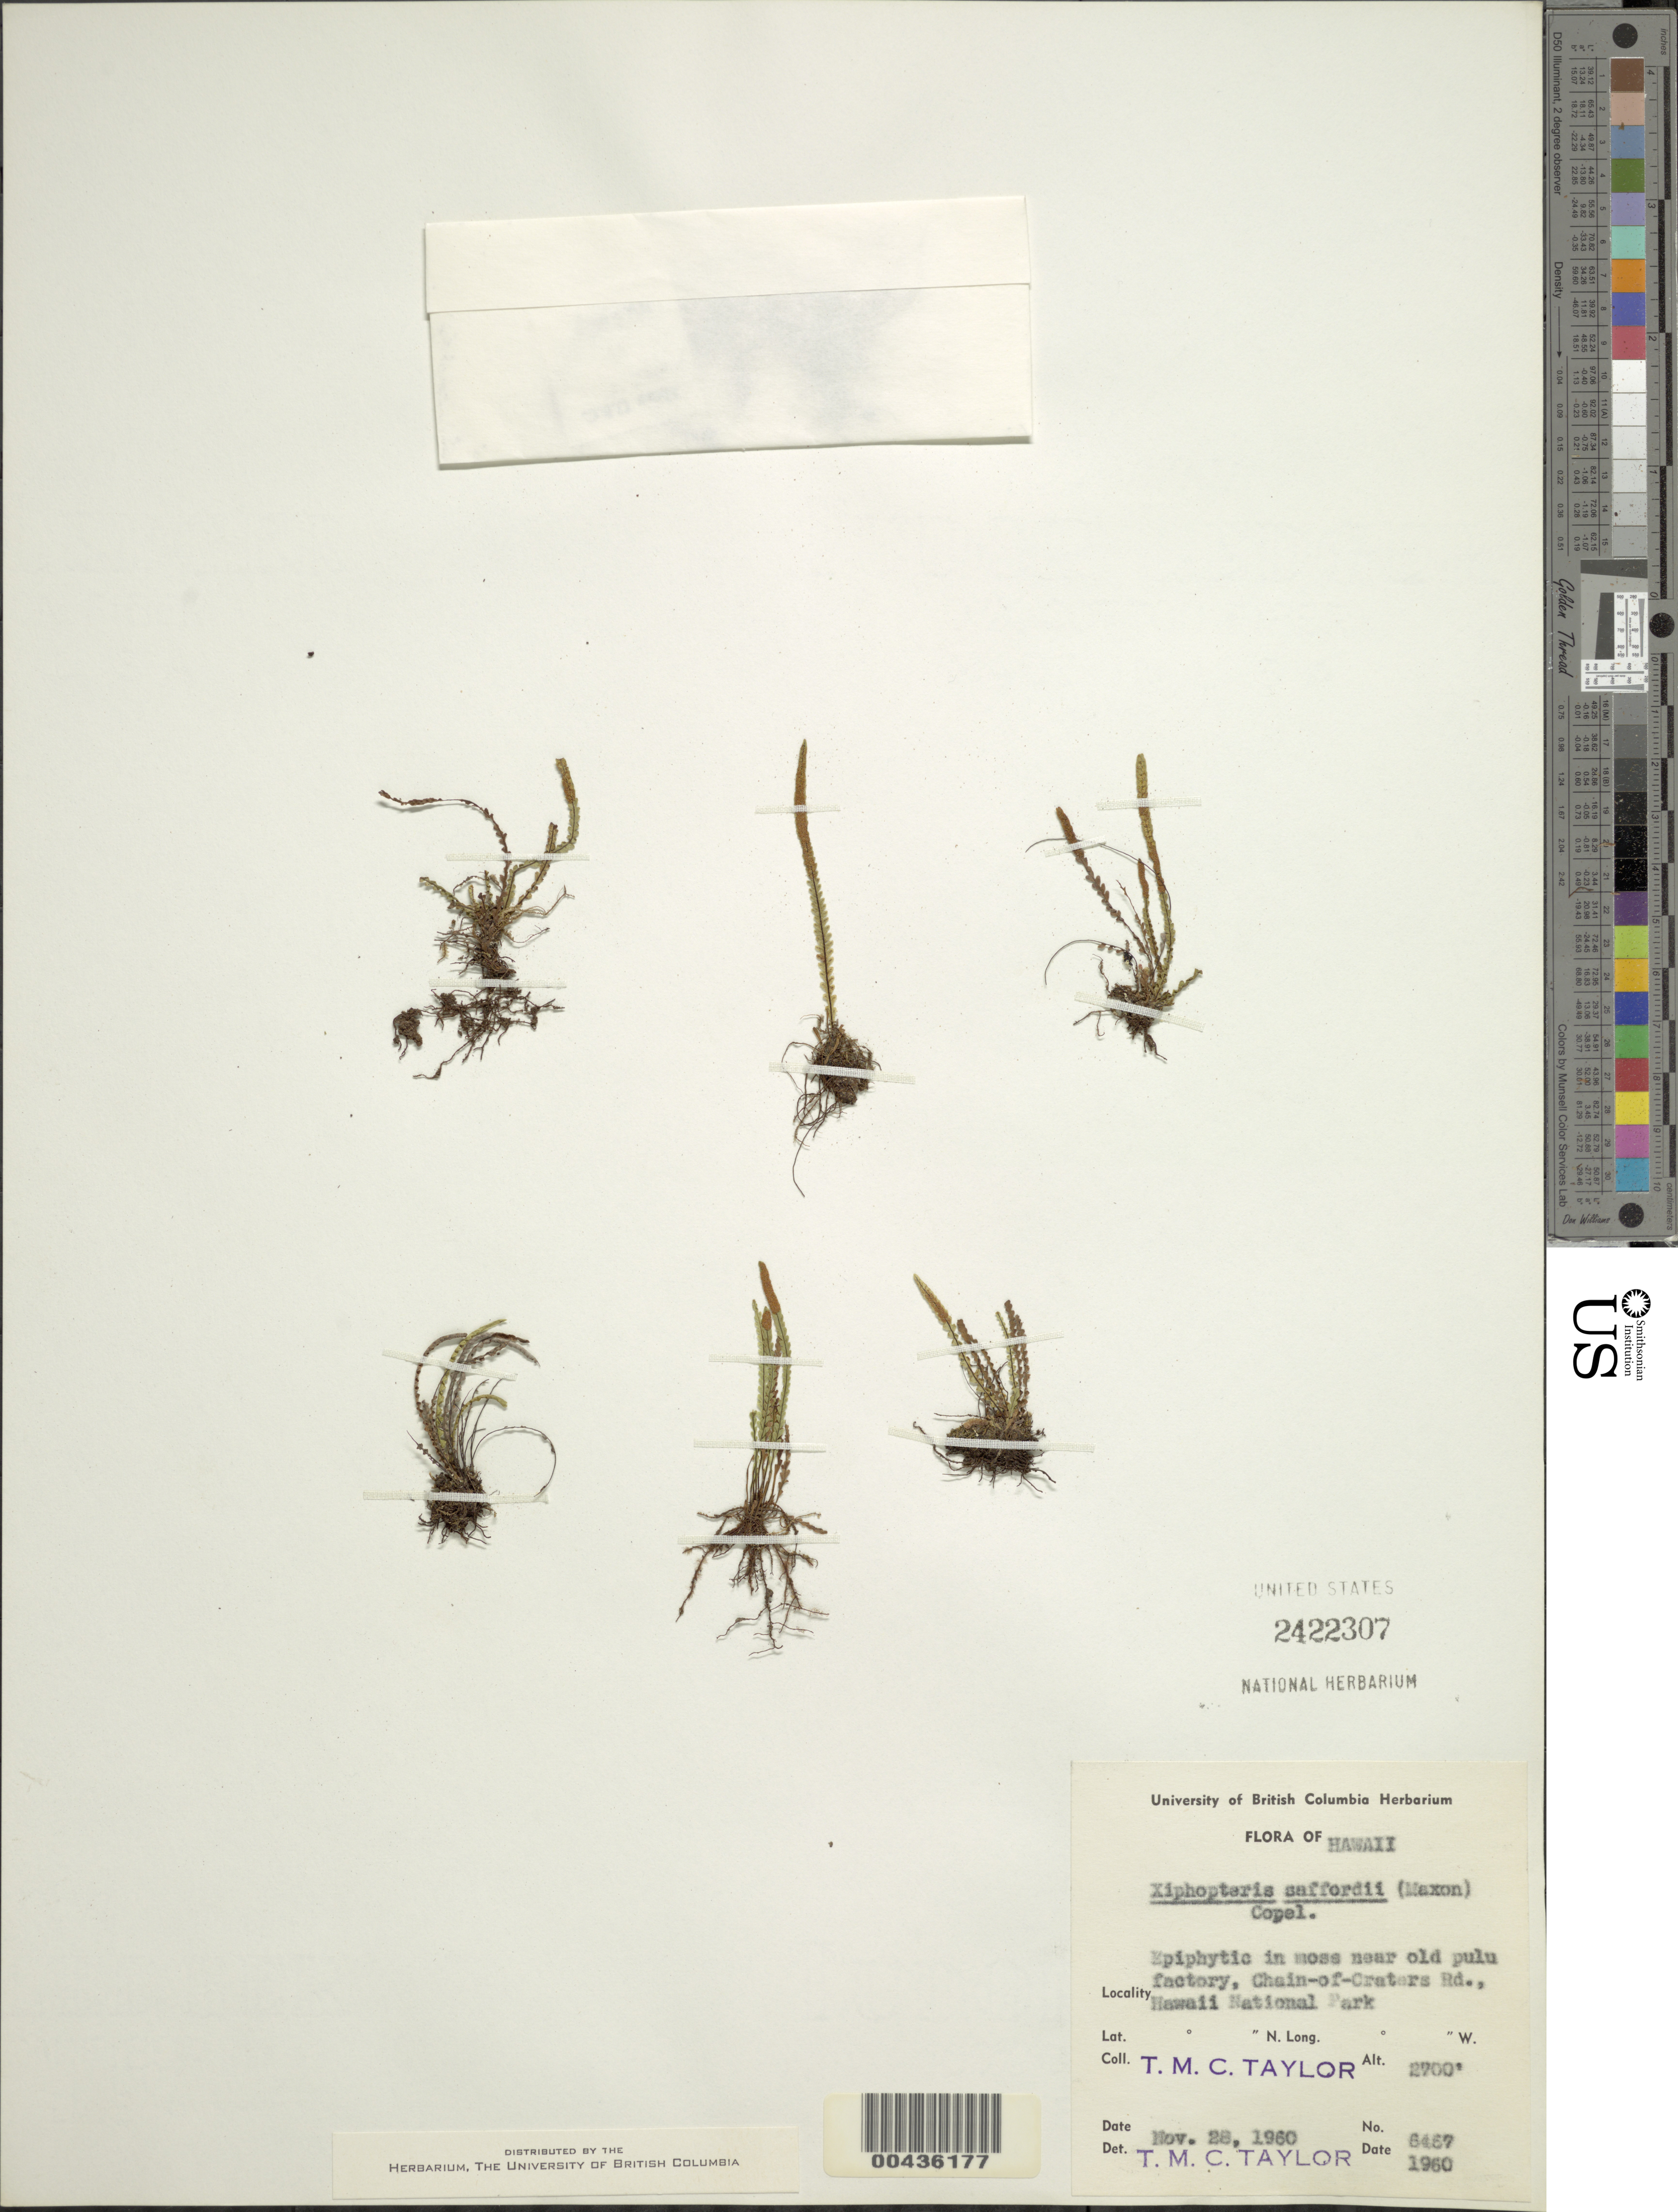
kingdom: Plantae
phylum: Tracheophyta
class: Polypodiopsida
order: Polypodiales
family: Polypodiaceae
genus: Stenogrammitis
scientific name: Stenogrammitis saffordii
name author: (Maxon) Labiak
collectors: T. M. C. Taylor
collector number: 6457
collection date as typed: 28 Nov 1960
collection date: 1960-11-28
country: United States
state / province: Hawaii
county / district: Hawaii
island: Hawaii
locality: Chain-of-Craters Rd., Hawaii National Park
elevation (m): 823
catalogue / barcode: US 2422307